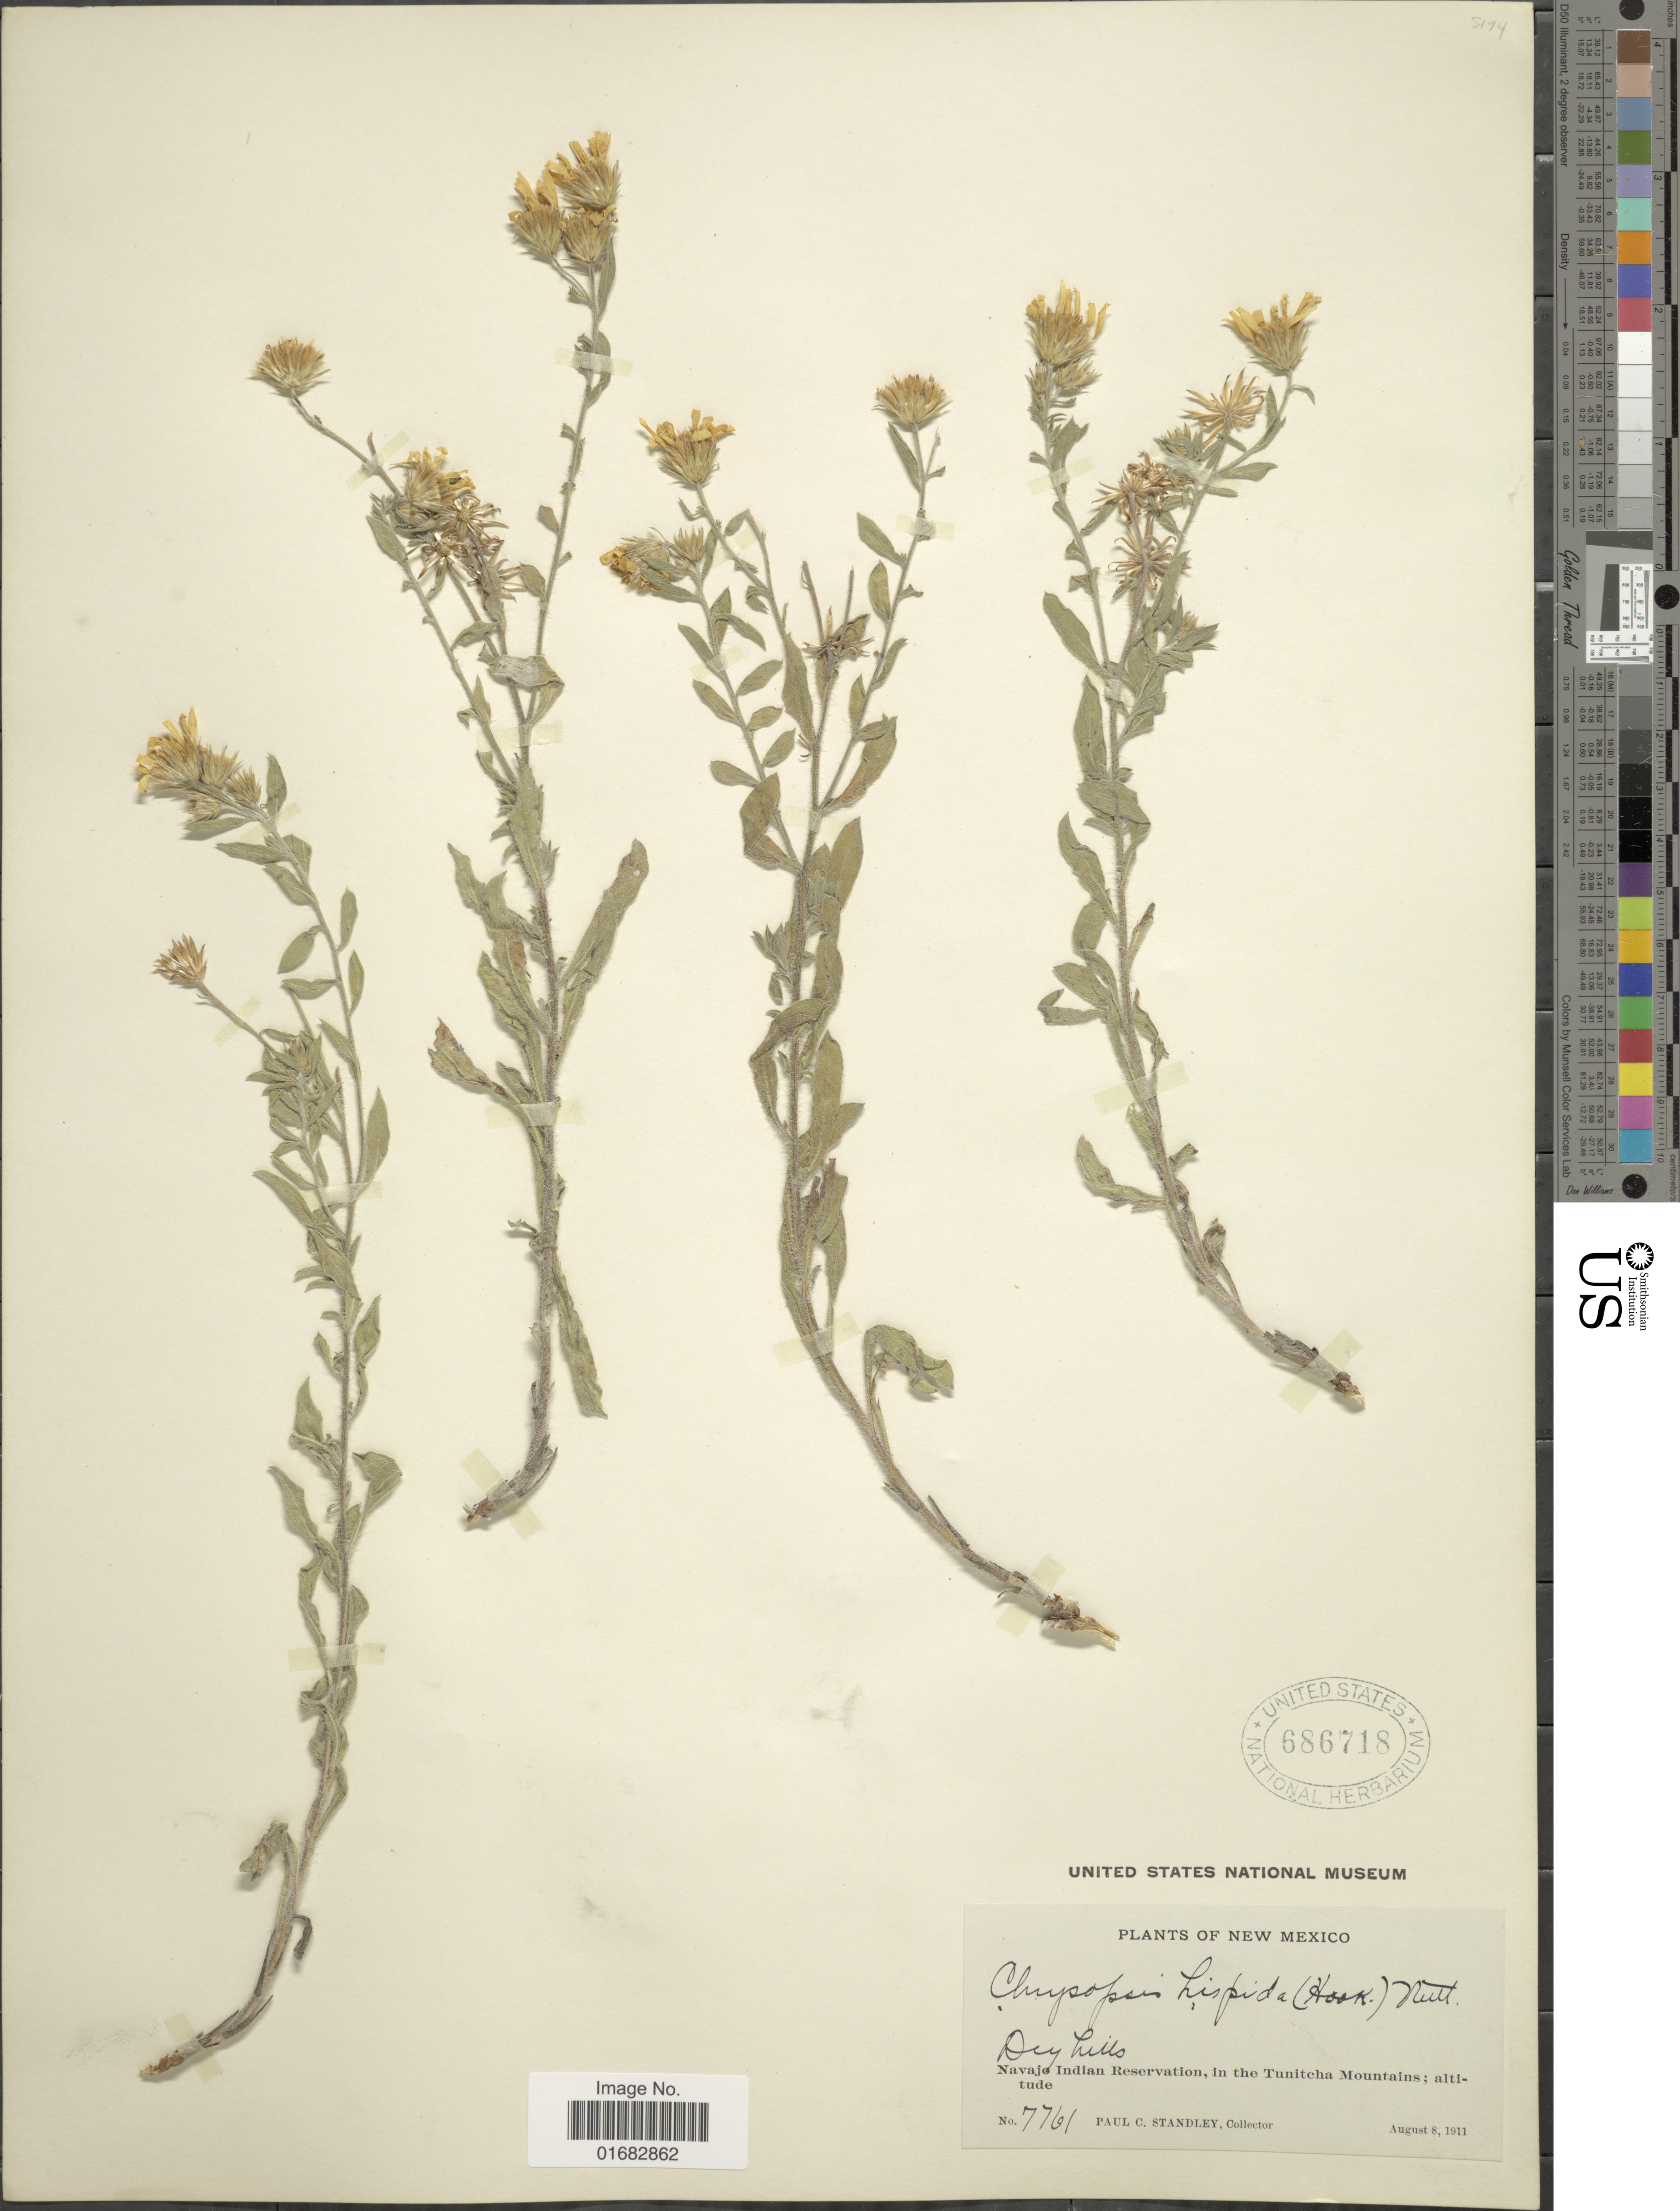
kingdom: Plantae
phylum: Tracheophyta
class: Magnoliopsida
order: Asterales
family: Asteraceae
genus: Heterotheca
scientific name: Heterotheca villosa var. hispida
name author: (Hook.) V.L. Harms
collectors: P. C. Standley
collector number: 7761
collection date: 1911-08-08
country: United States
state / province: New Mexico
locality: Dry hills, Navajo Indian Reservation, in the Tunitcha Mountains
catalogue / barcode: US 686718